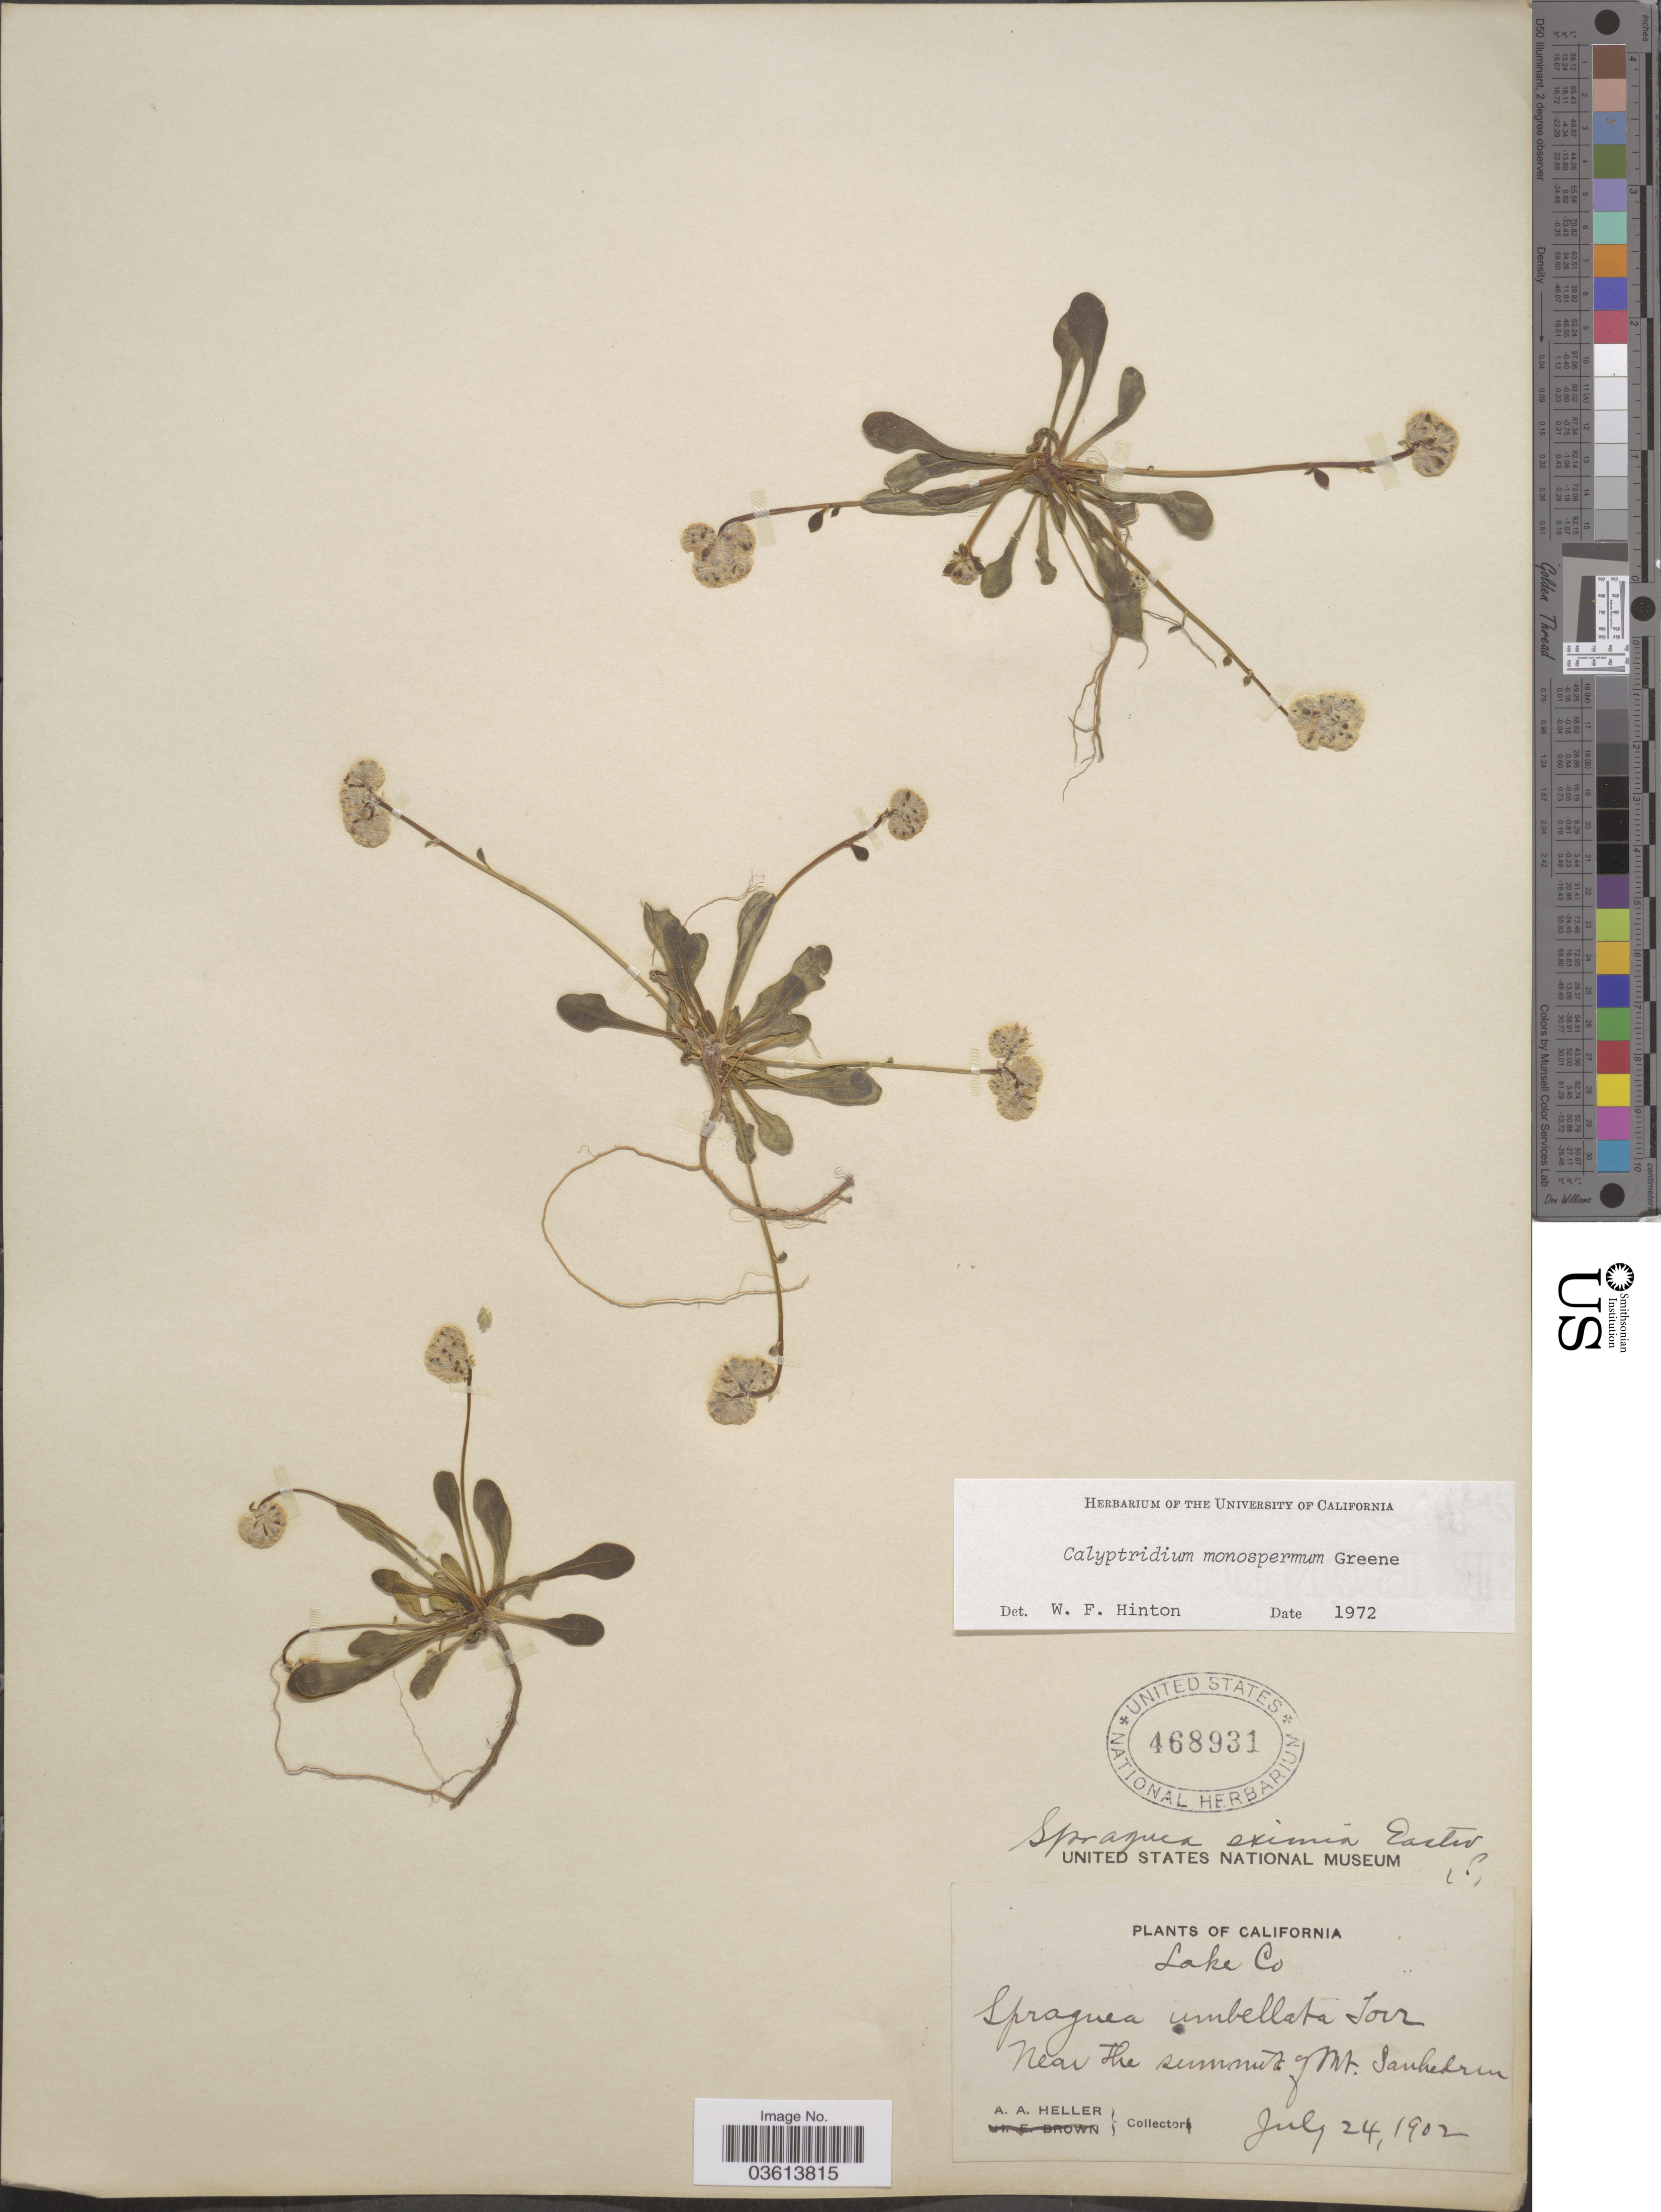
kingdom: Plantae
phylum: Tracheophyta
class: Magnoliopsida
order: Caryophyllales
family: Montiaceae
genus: Calyptridium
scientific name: Calyptridium monospermum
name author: Greene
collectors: A. A. Heller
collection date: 1902-07-24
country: United States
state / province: California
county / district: Lake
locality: Lake Co. Near the summit of Mt. Sanhedrin.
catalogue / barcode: US 468931